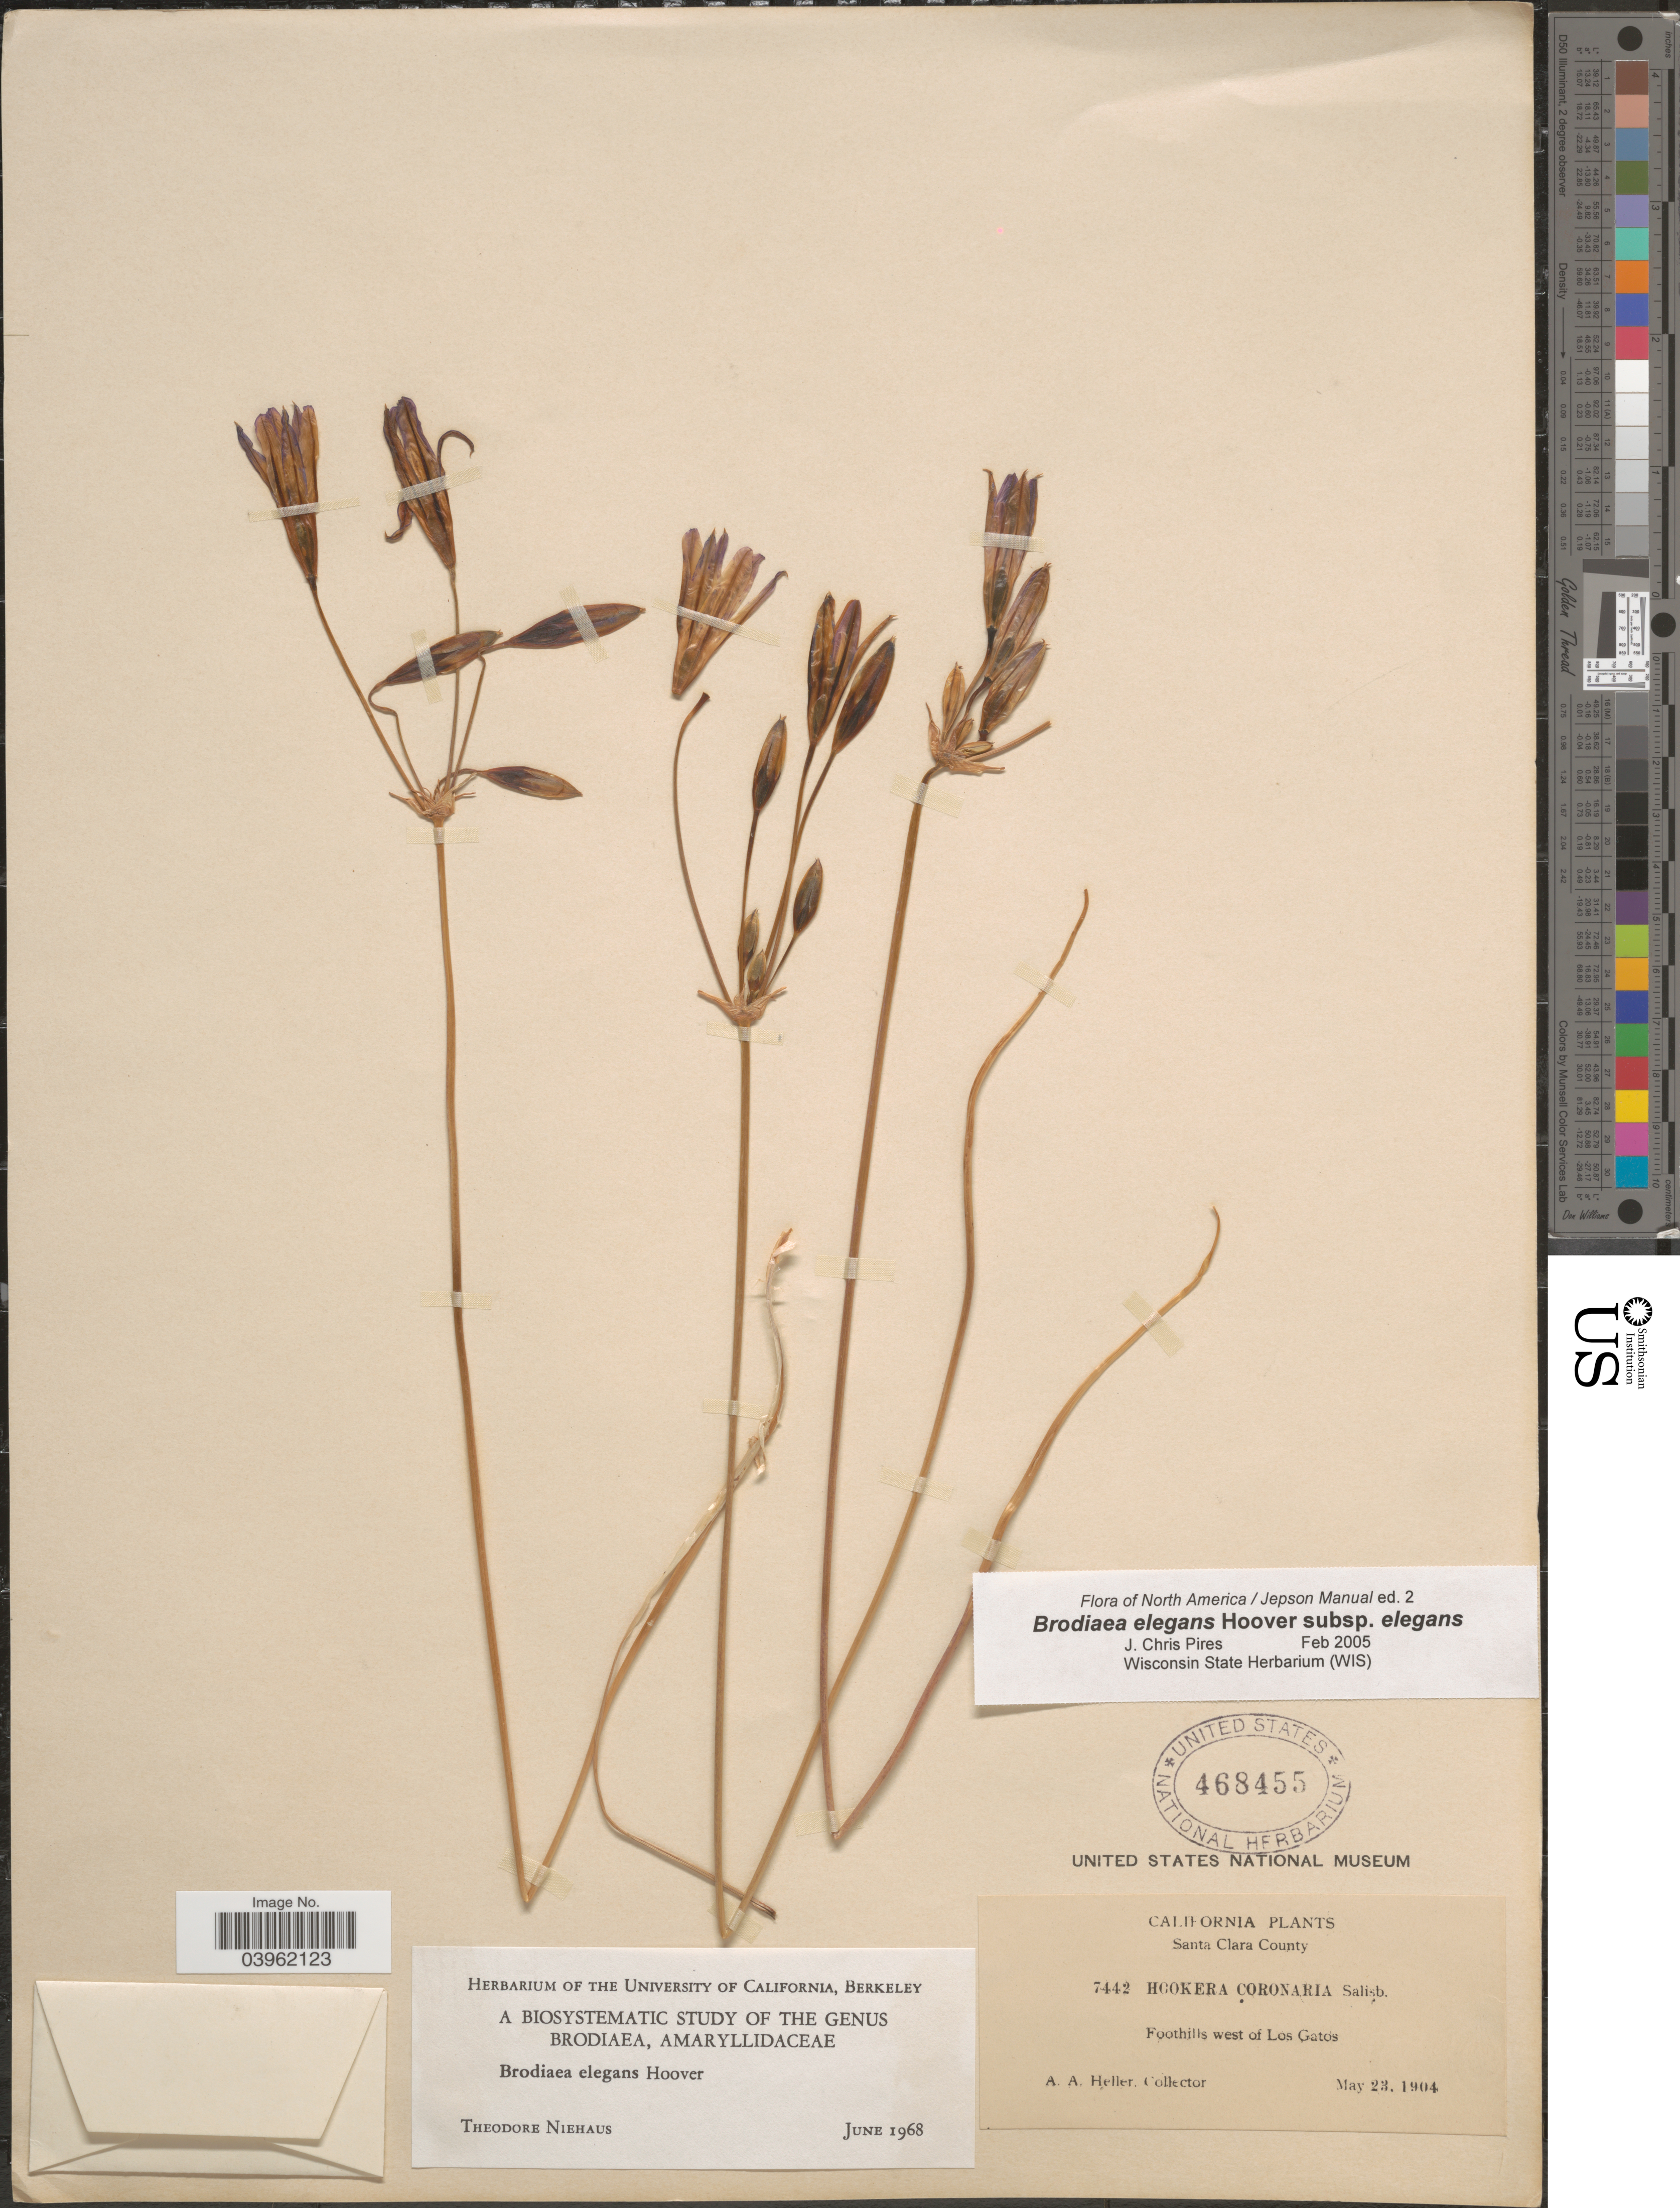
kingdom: Plantae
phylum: Tracheophyta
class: Liliopsida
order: Asparagales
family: Asparagaceae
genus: Brodiaea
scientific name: Brodiaea elegans subsp. elegans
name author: Hoover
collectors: A. A. Heller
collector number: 7442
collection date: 1904-05-23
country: United States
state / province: California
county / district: Santa Clara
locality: Santa Clara County. Foothills west of Los Gatos.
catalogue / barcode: US 468455